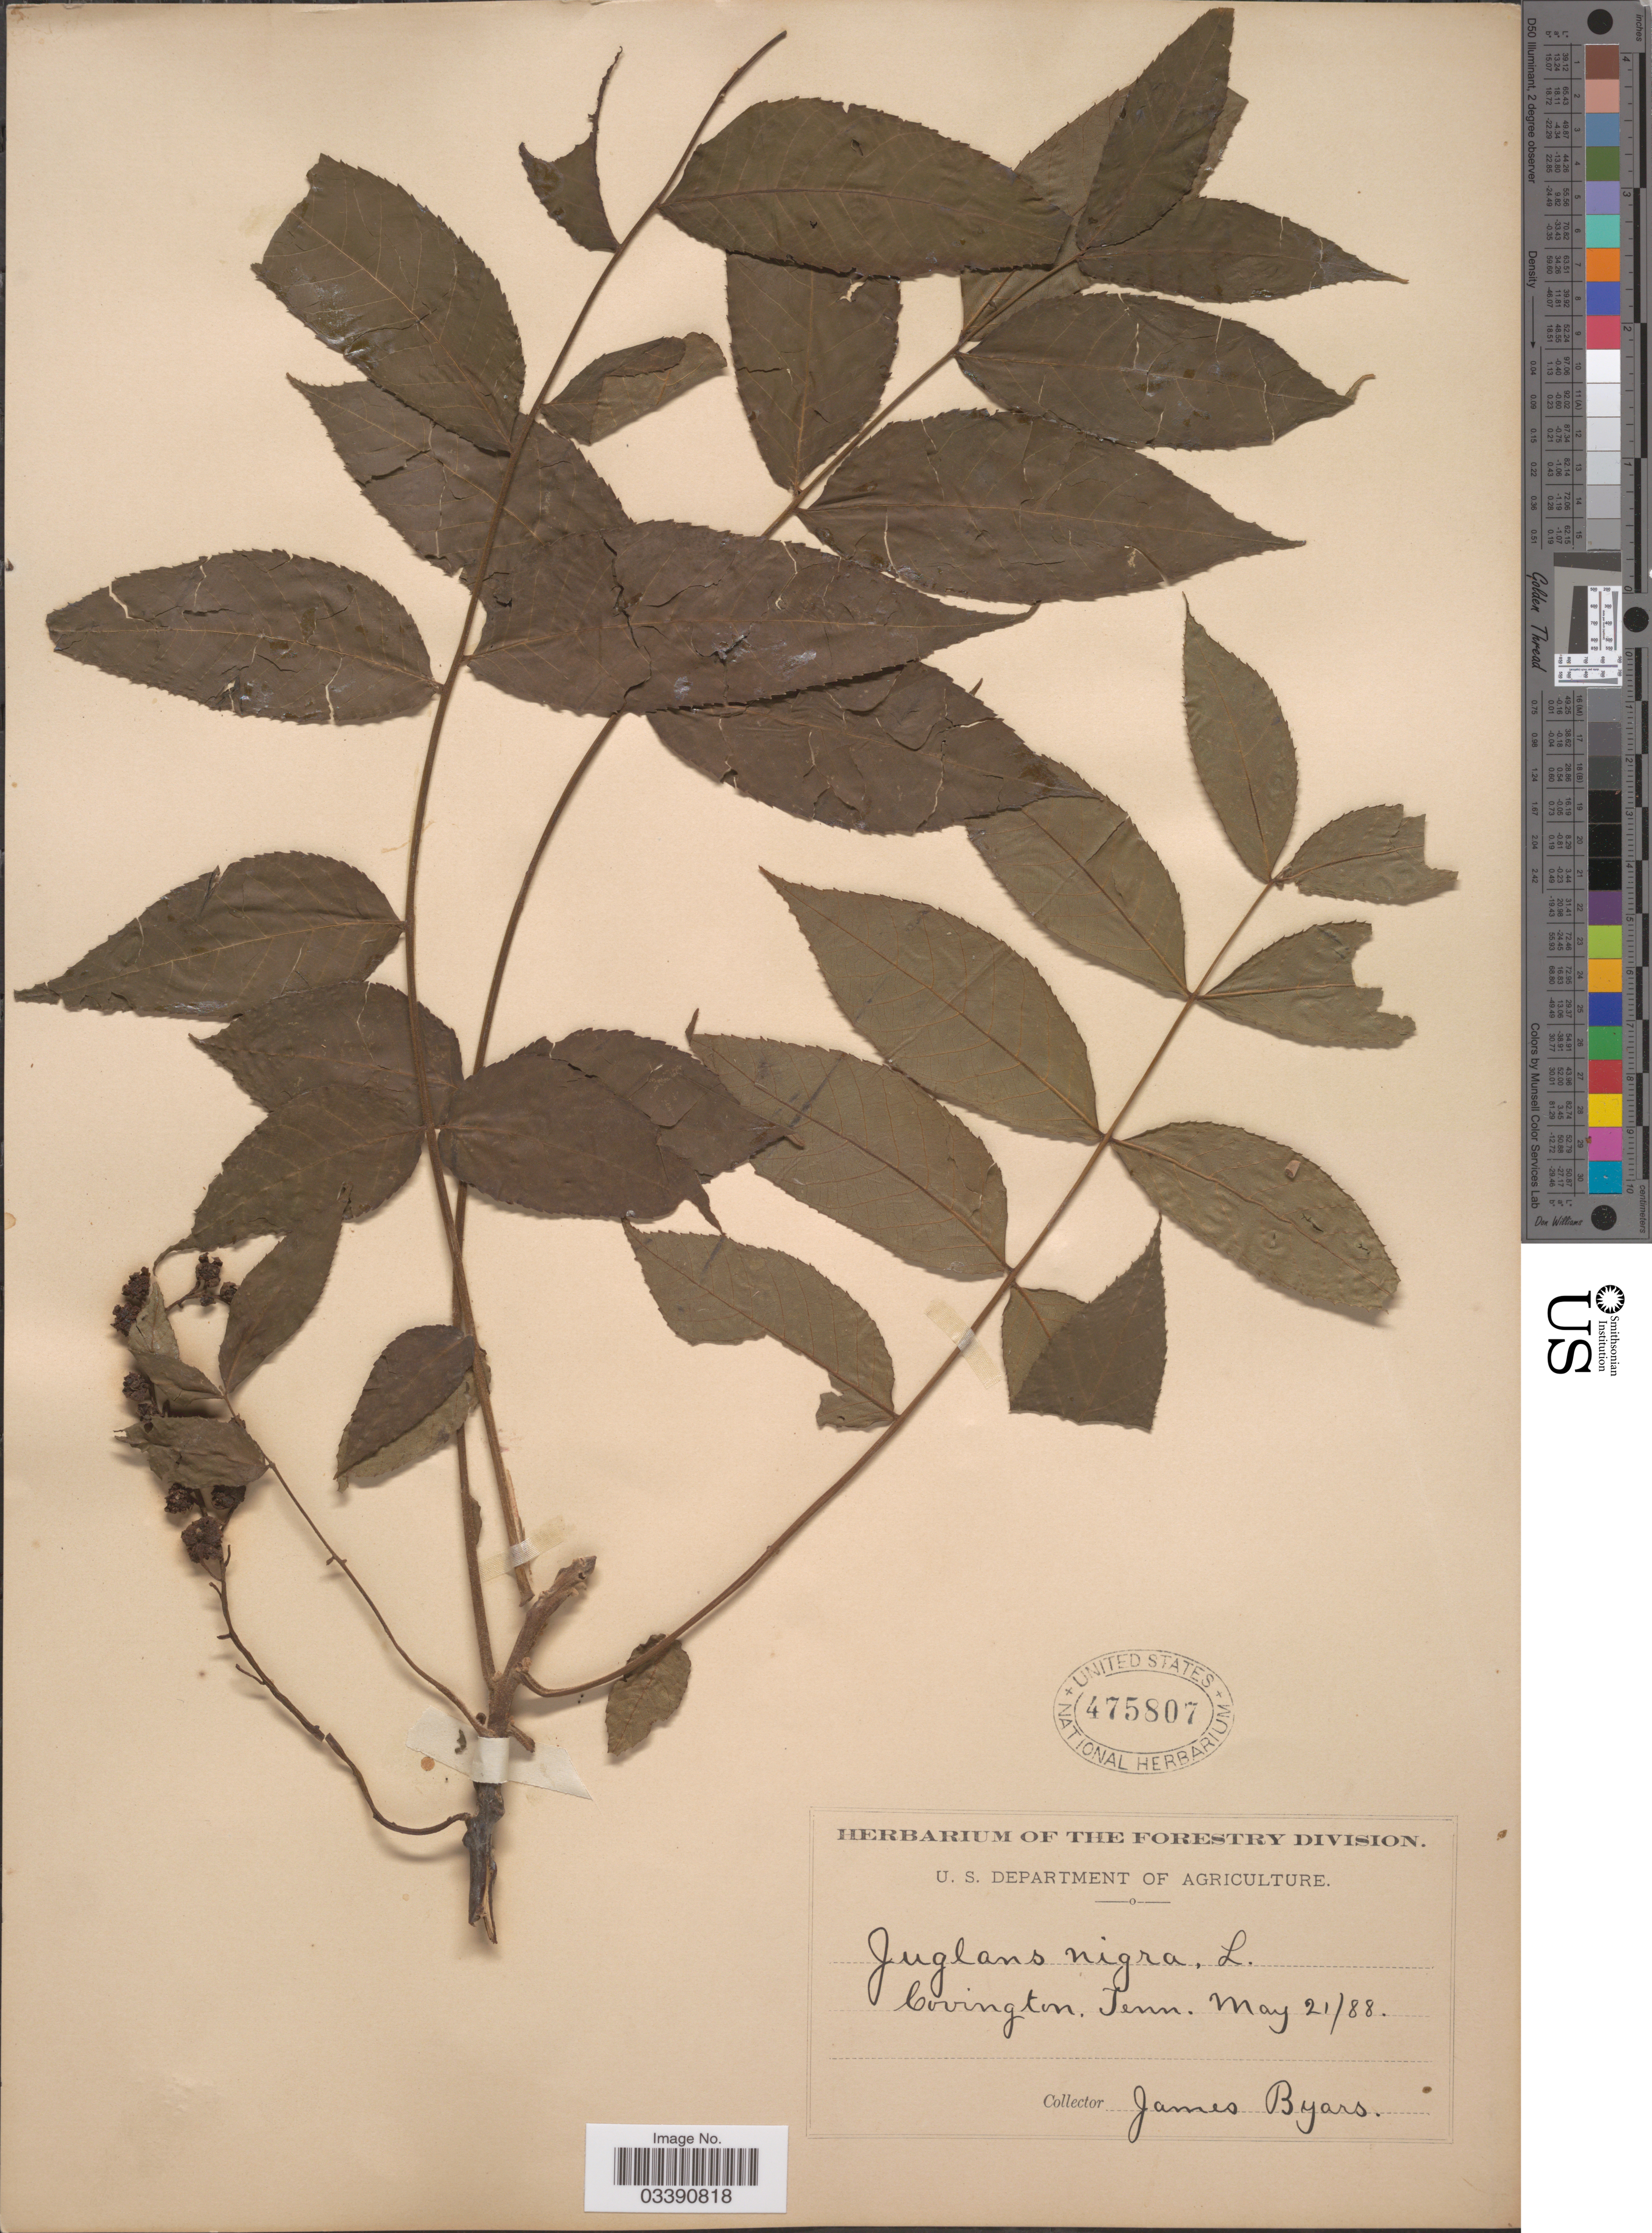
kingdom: Plantae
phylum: Tracheophyta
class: Magnoliopsida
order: Fagales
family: Juglandaceae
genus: Juglans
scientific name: Juglans nigra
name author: L.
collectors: J. Byars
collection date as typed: Transcribed d/m/y: 21/5/88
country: United States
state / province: Tennessee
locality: Covington.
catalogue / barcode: US 475807